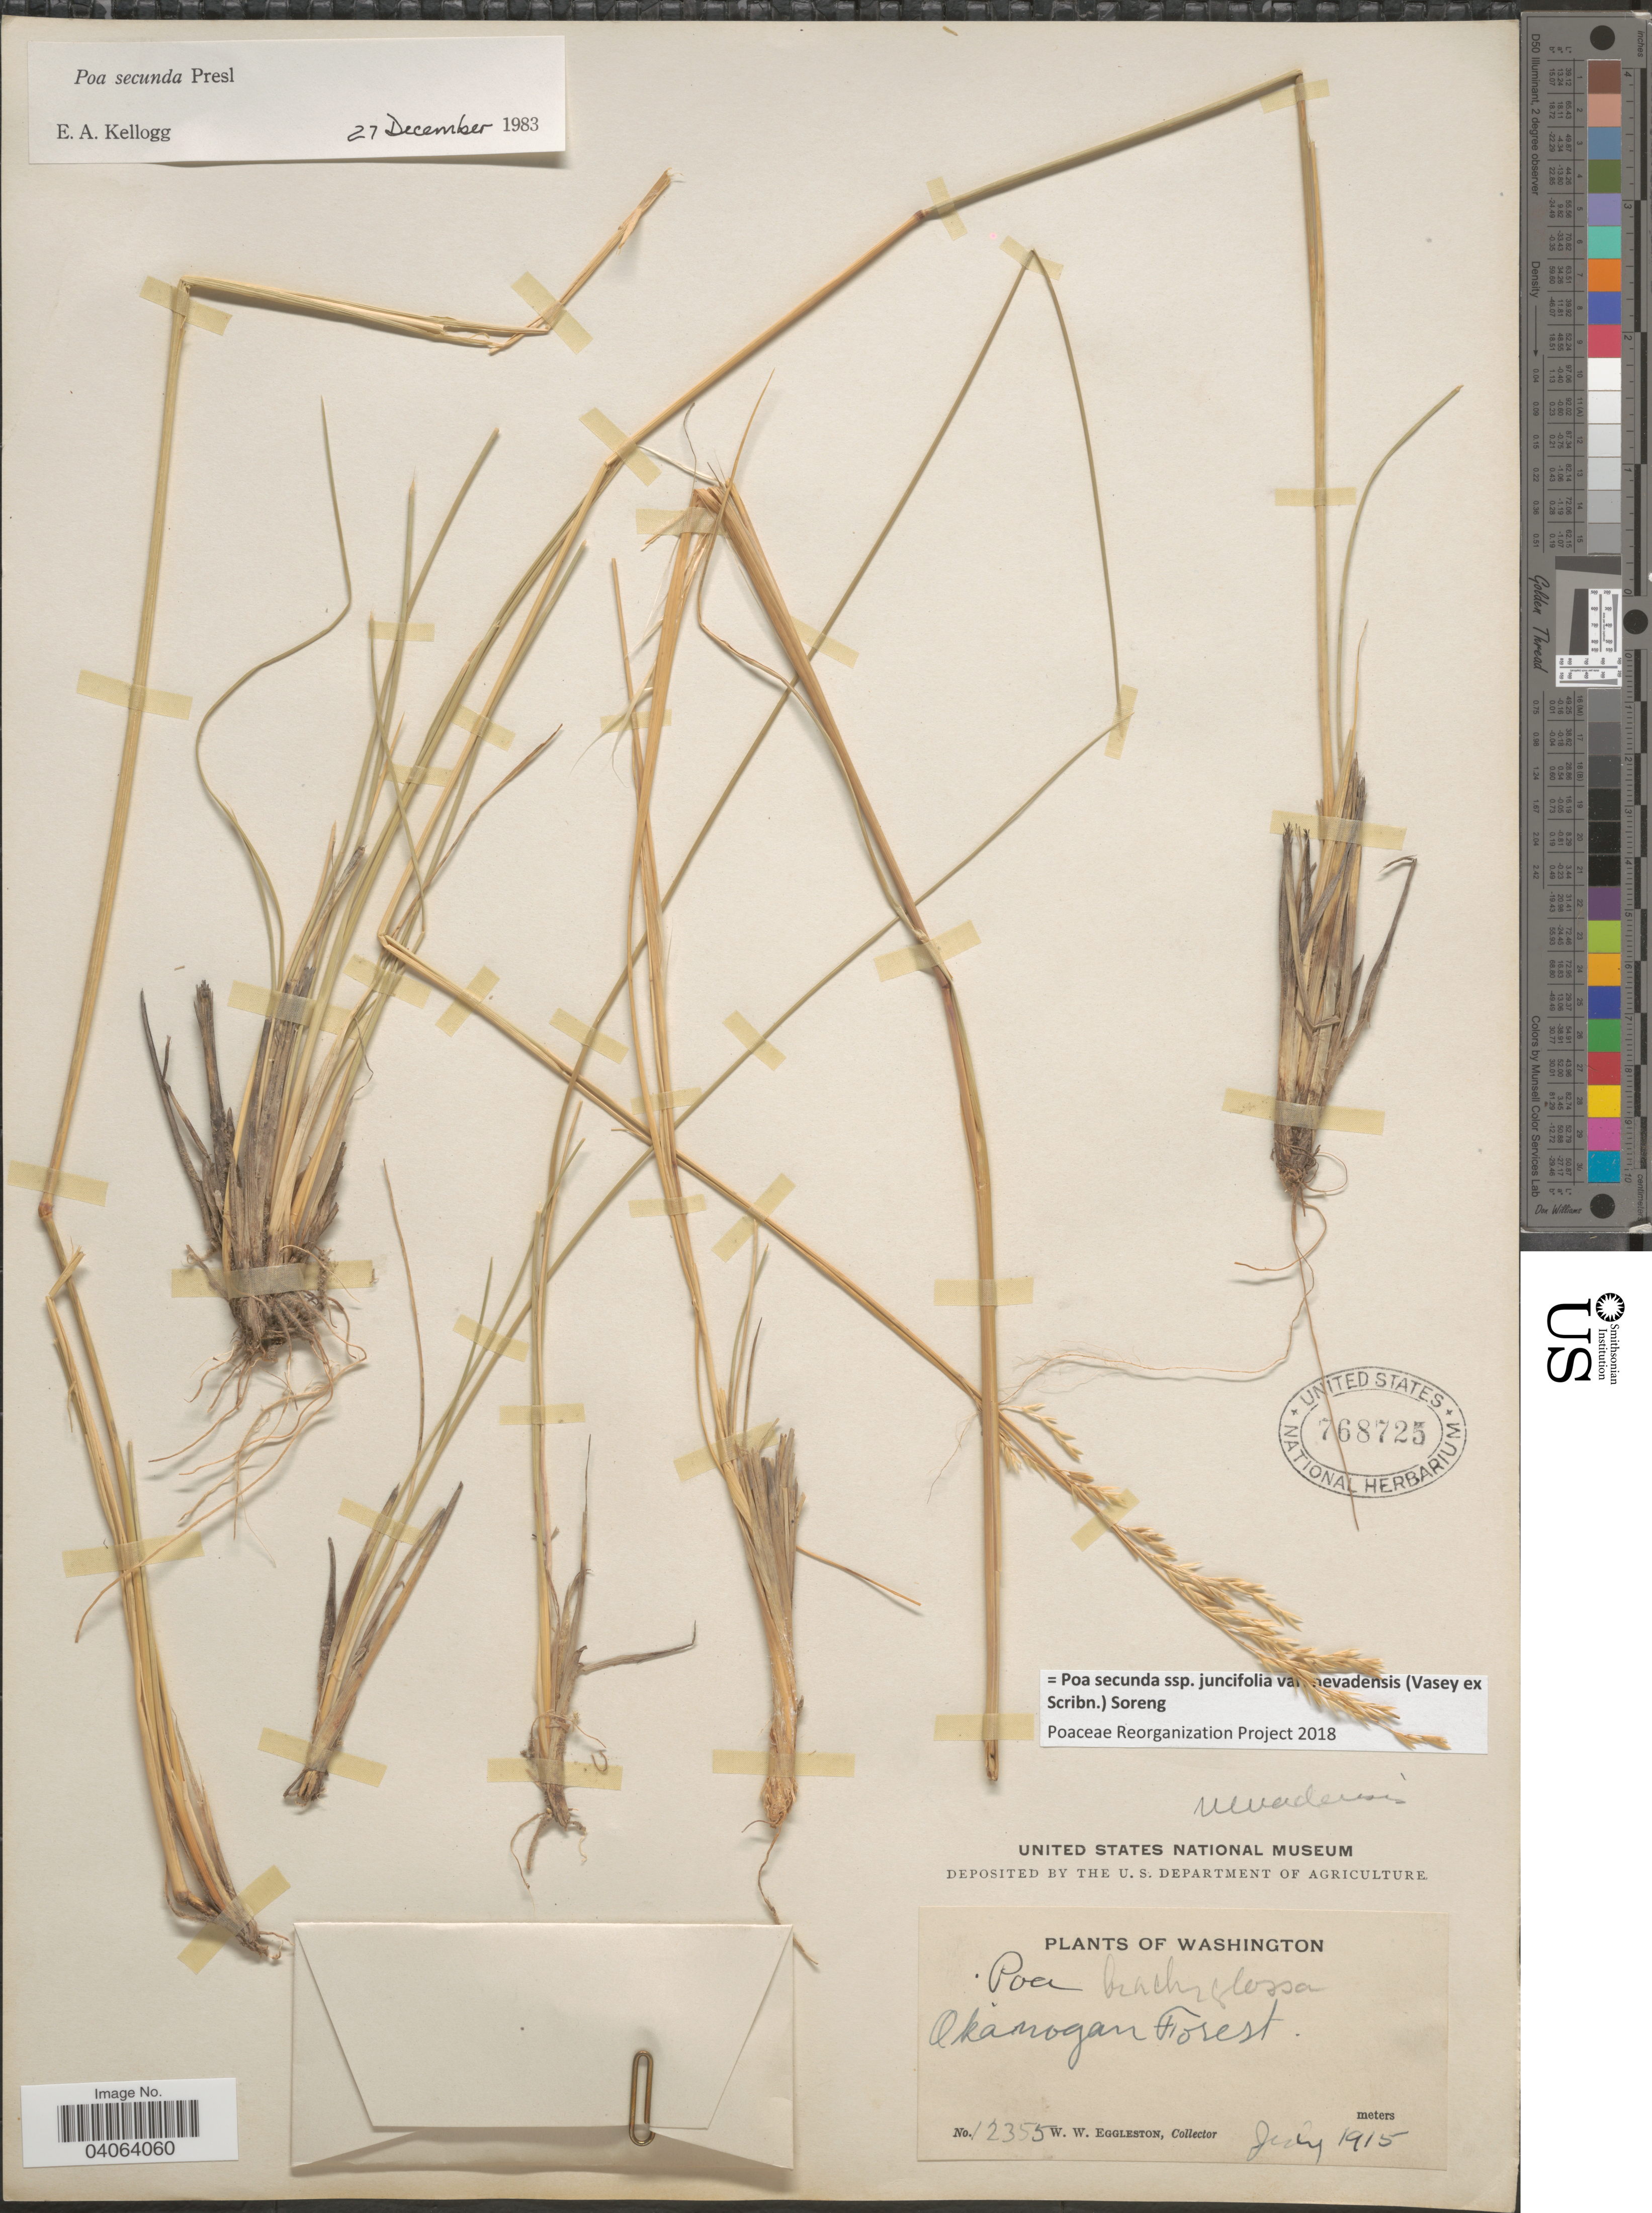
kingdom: Plantae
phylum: Tracheophyta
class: Liliopsida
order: Poales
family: Poaceae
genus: Poa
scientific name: Poa secunda subsp. juncifolia var. nevadensis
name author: (Vasey ex Scribn.) Soreng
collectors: W. W. Eggleston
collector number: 12355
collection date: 1915-07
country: United States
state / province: Washington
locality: Okanogan Forest.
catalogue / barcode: US 768725